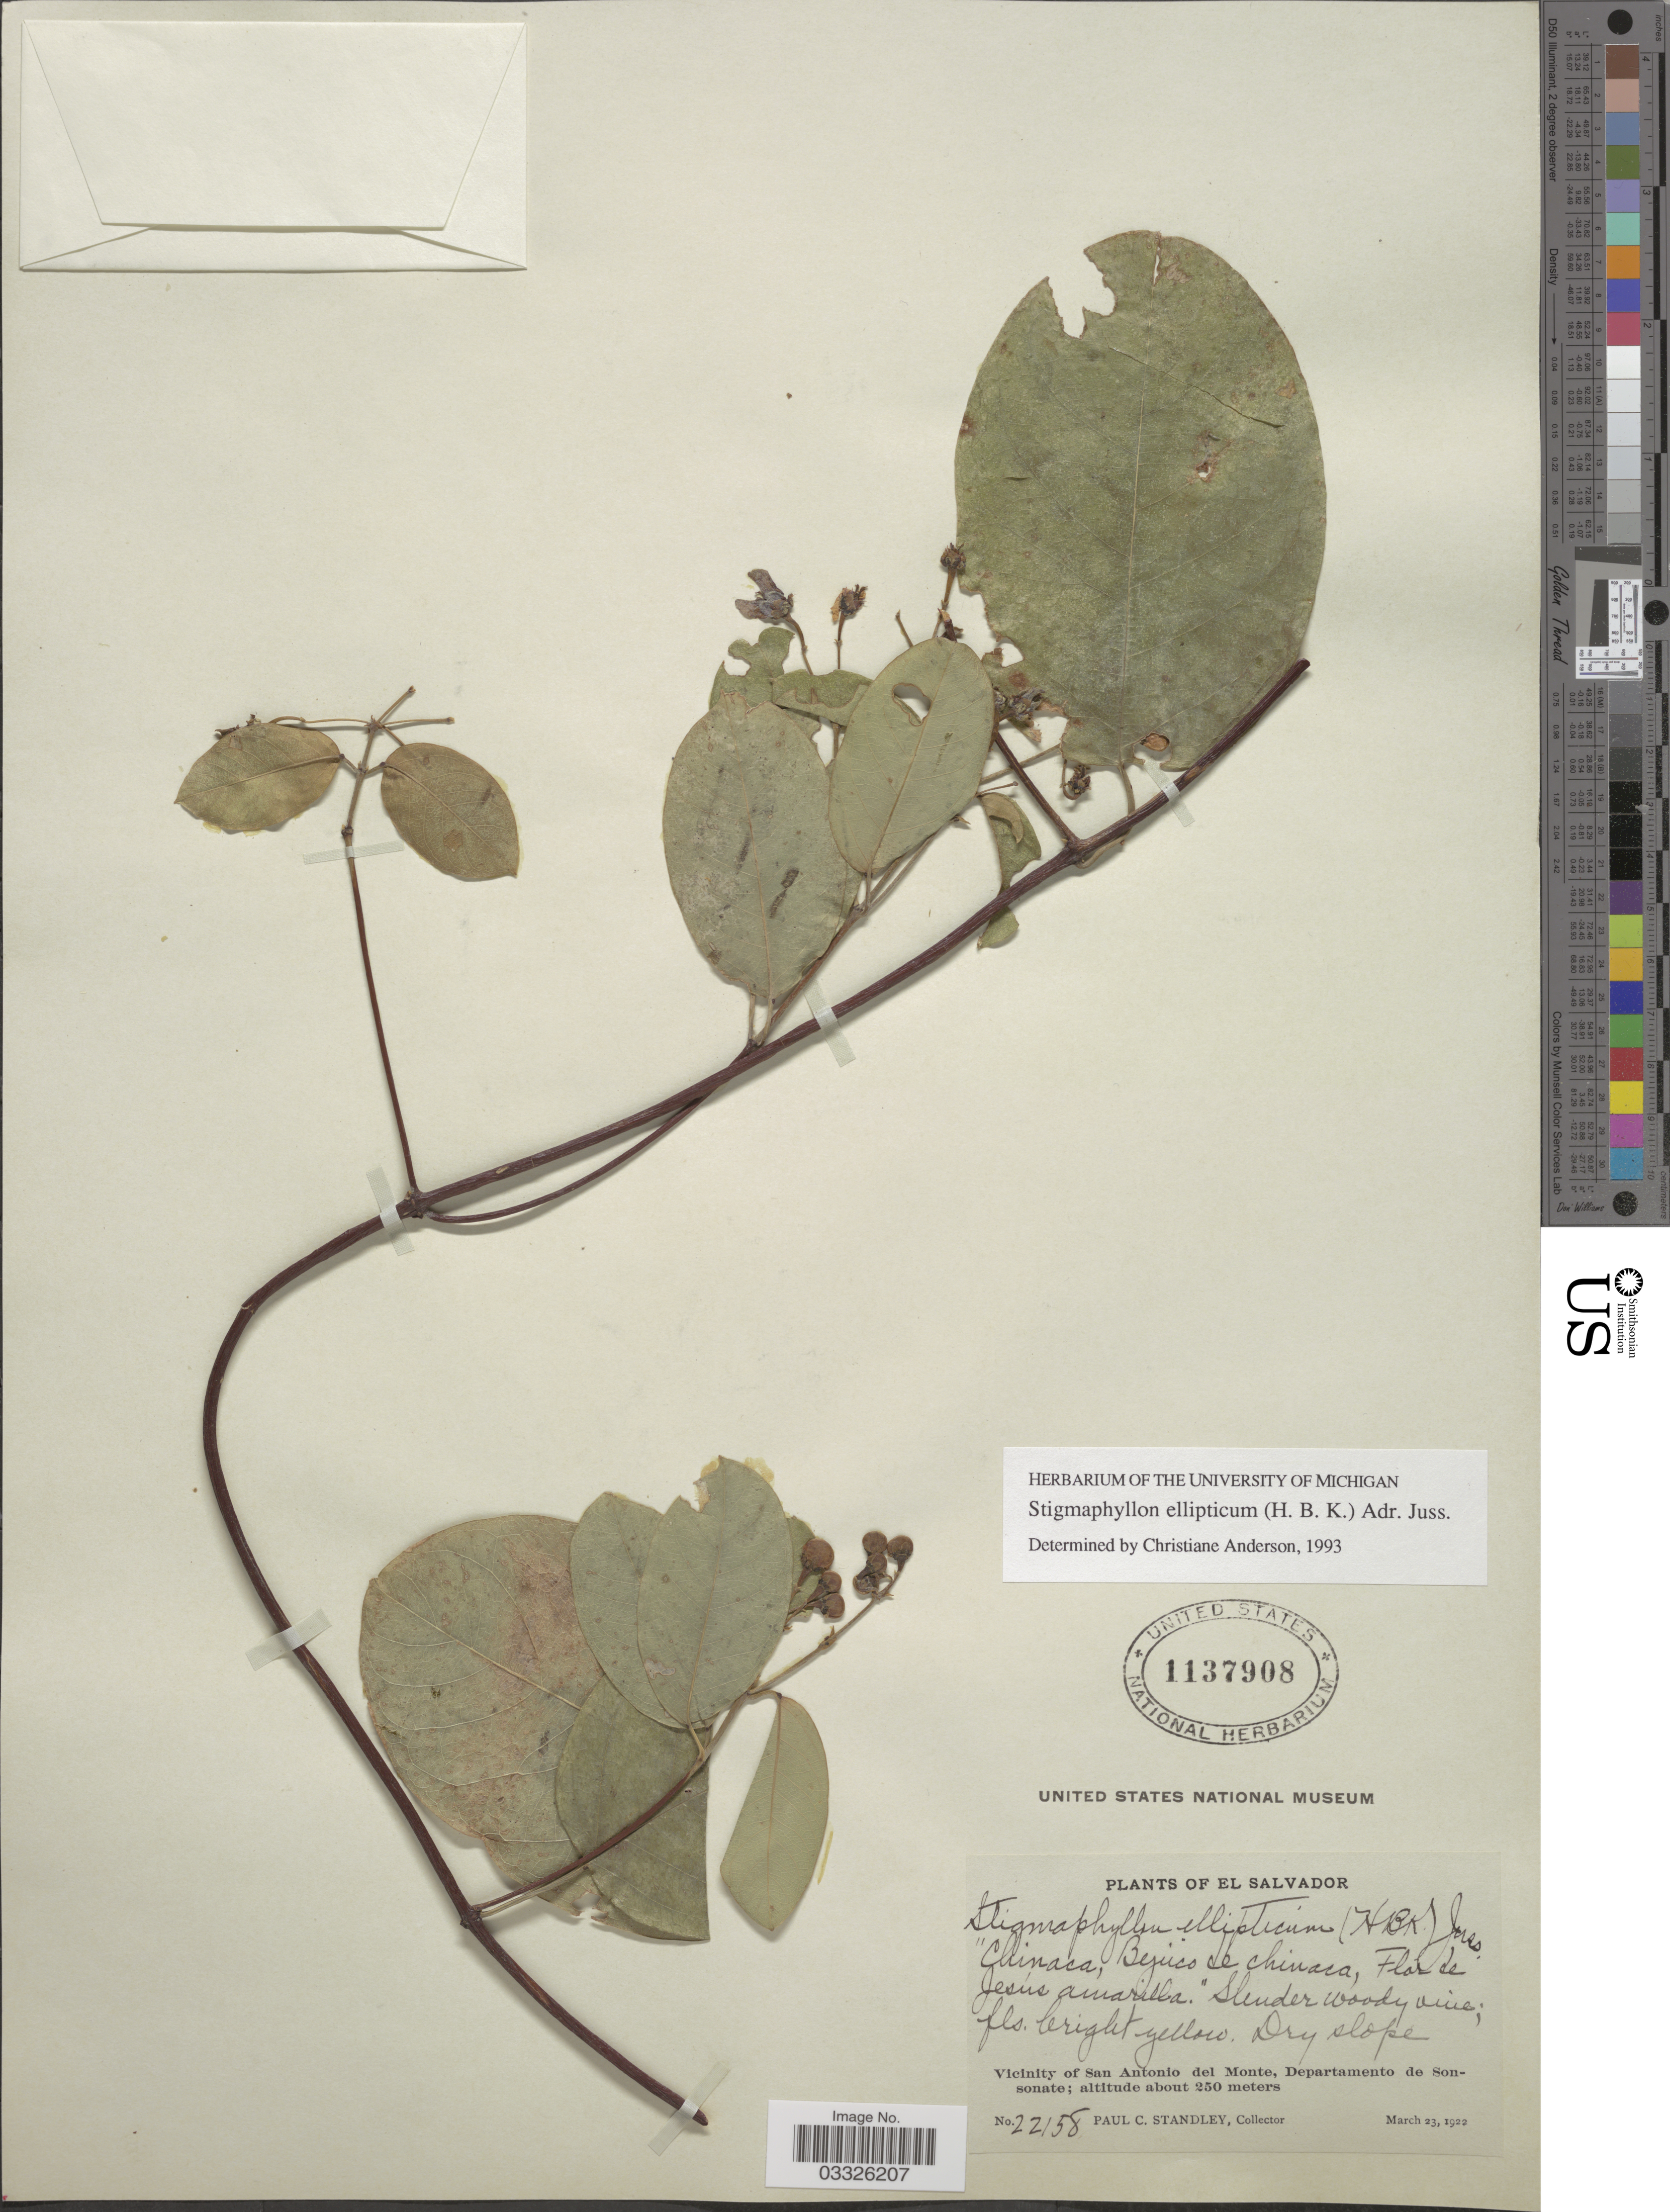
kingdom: Plantae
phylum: Tracheophyta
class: Magnoliopsida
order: Malpighiales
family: Malpighiaceae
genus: Stigmaphyllon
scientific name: Stigmaphyllon ellipticum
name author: (Kunth) A. Juss.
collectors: P. C. Standley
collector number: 22158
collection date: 1922-03-23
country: El Salvador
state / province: Sonsonate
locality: Vicinity of San Antonio del Monte, Departamento de Sonsonate.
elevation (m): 250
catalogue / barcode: US 1137908